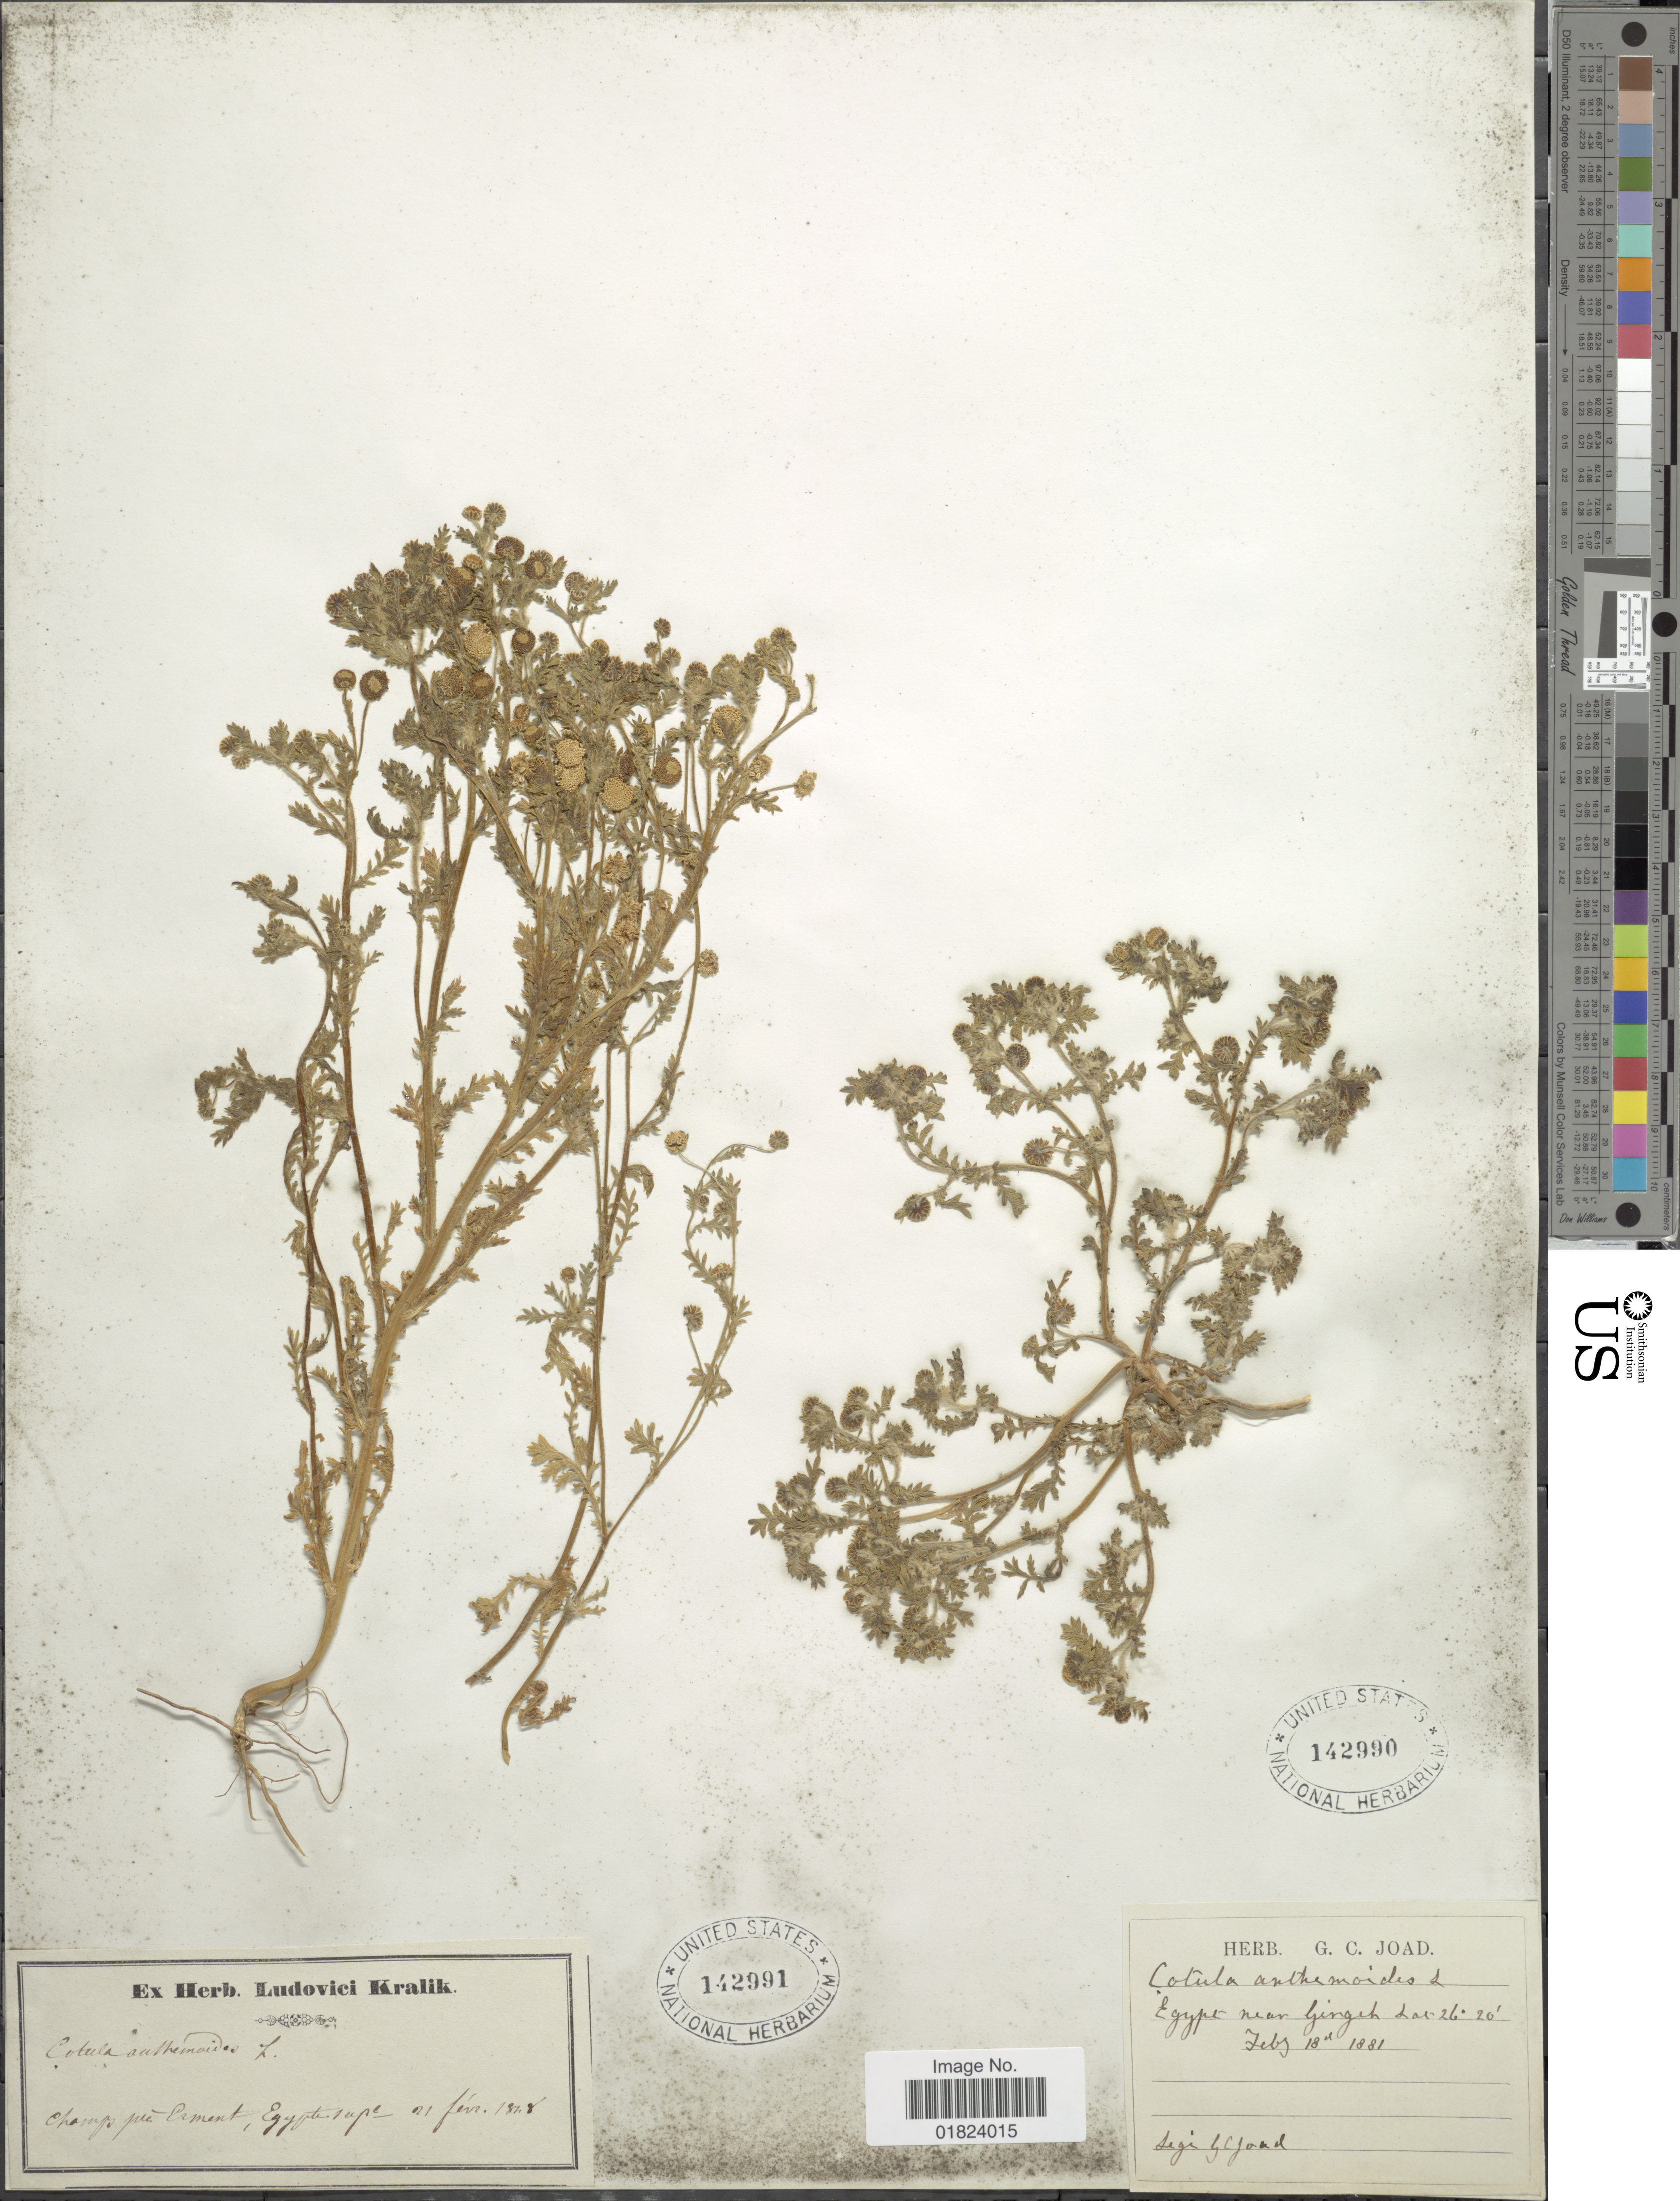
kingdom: Plantae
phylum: Tracheophyta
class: Magnoliopsida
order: Asterales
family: Asteraceae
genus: Cotula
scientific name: Cotula anthemoides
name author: L.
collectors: G. Joad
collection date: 1881-02-18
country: Egypt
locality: Near Girgeh.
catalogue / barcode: US 142990-2